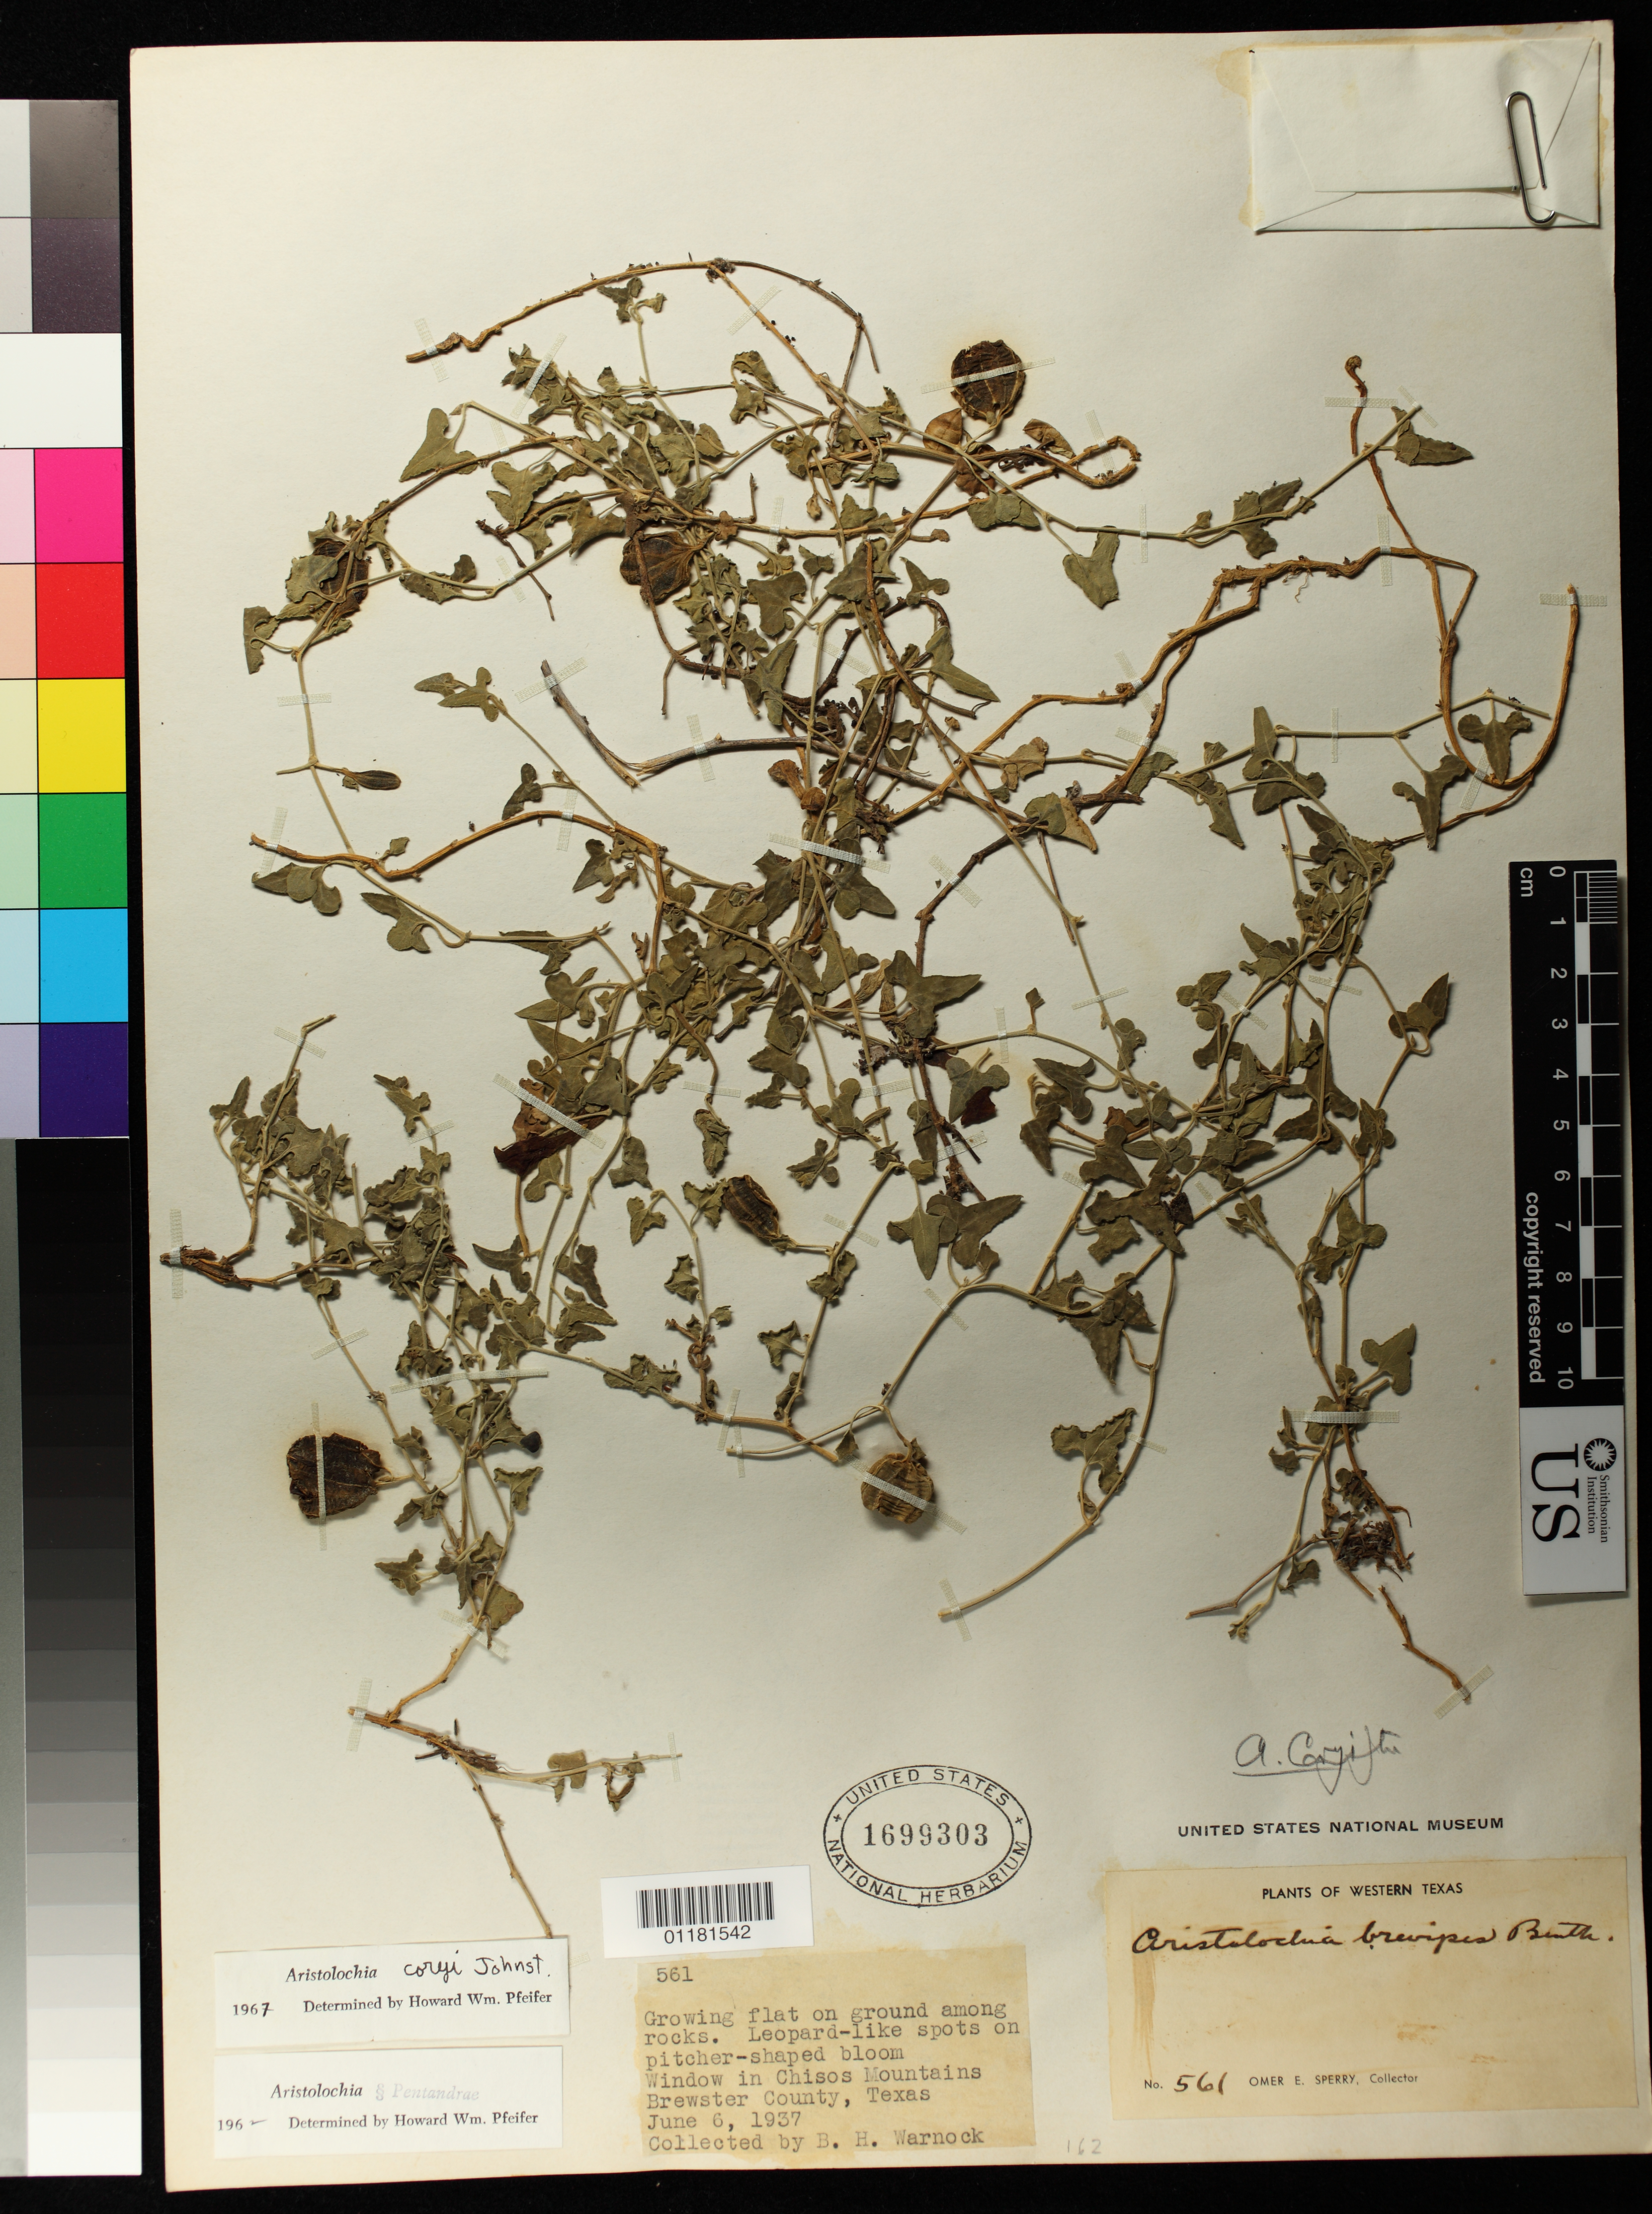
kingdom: Plantae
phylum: Tracheophyta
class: Magnoliopsida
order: Piperales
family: Aristolochiaceae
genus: Aristolochia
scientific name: Aristolochia coryi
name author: I.M. Johnst.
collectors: B. H. Warnock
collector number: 561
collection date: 1937-06-06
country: United States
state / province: Texas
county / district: Brewster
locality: Growing flat on ground among rocks. Window in Chisos Mountains Brewster County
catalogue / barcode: US 1699303